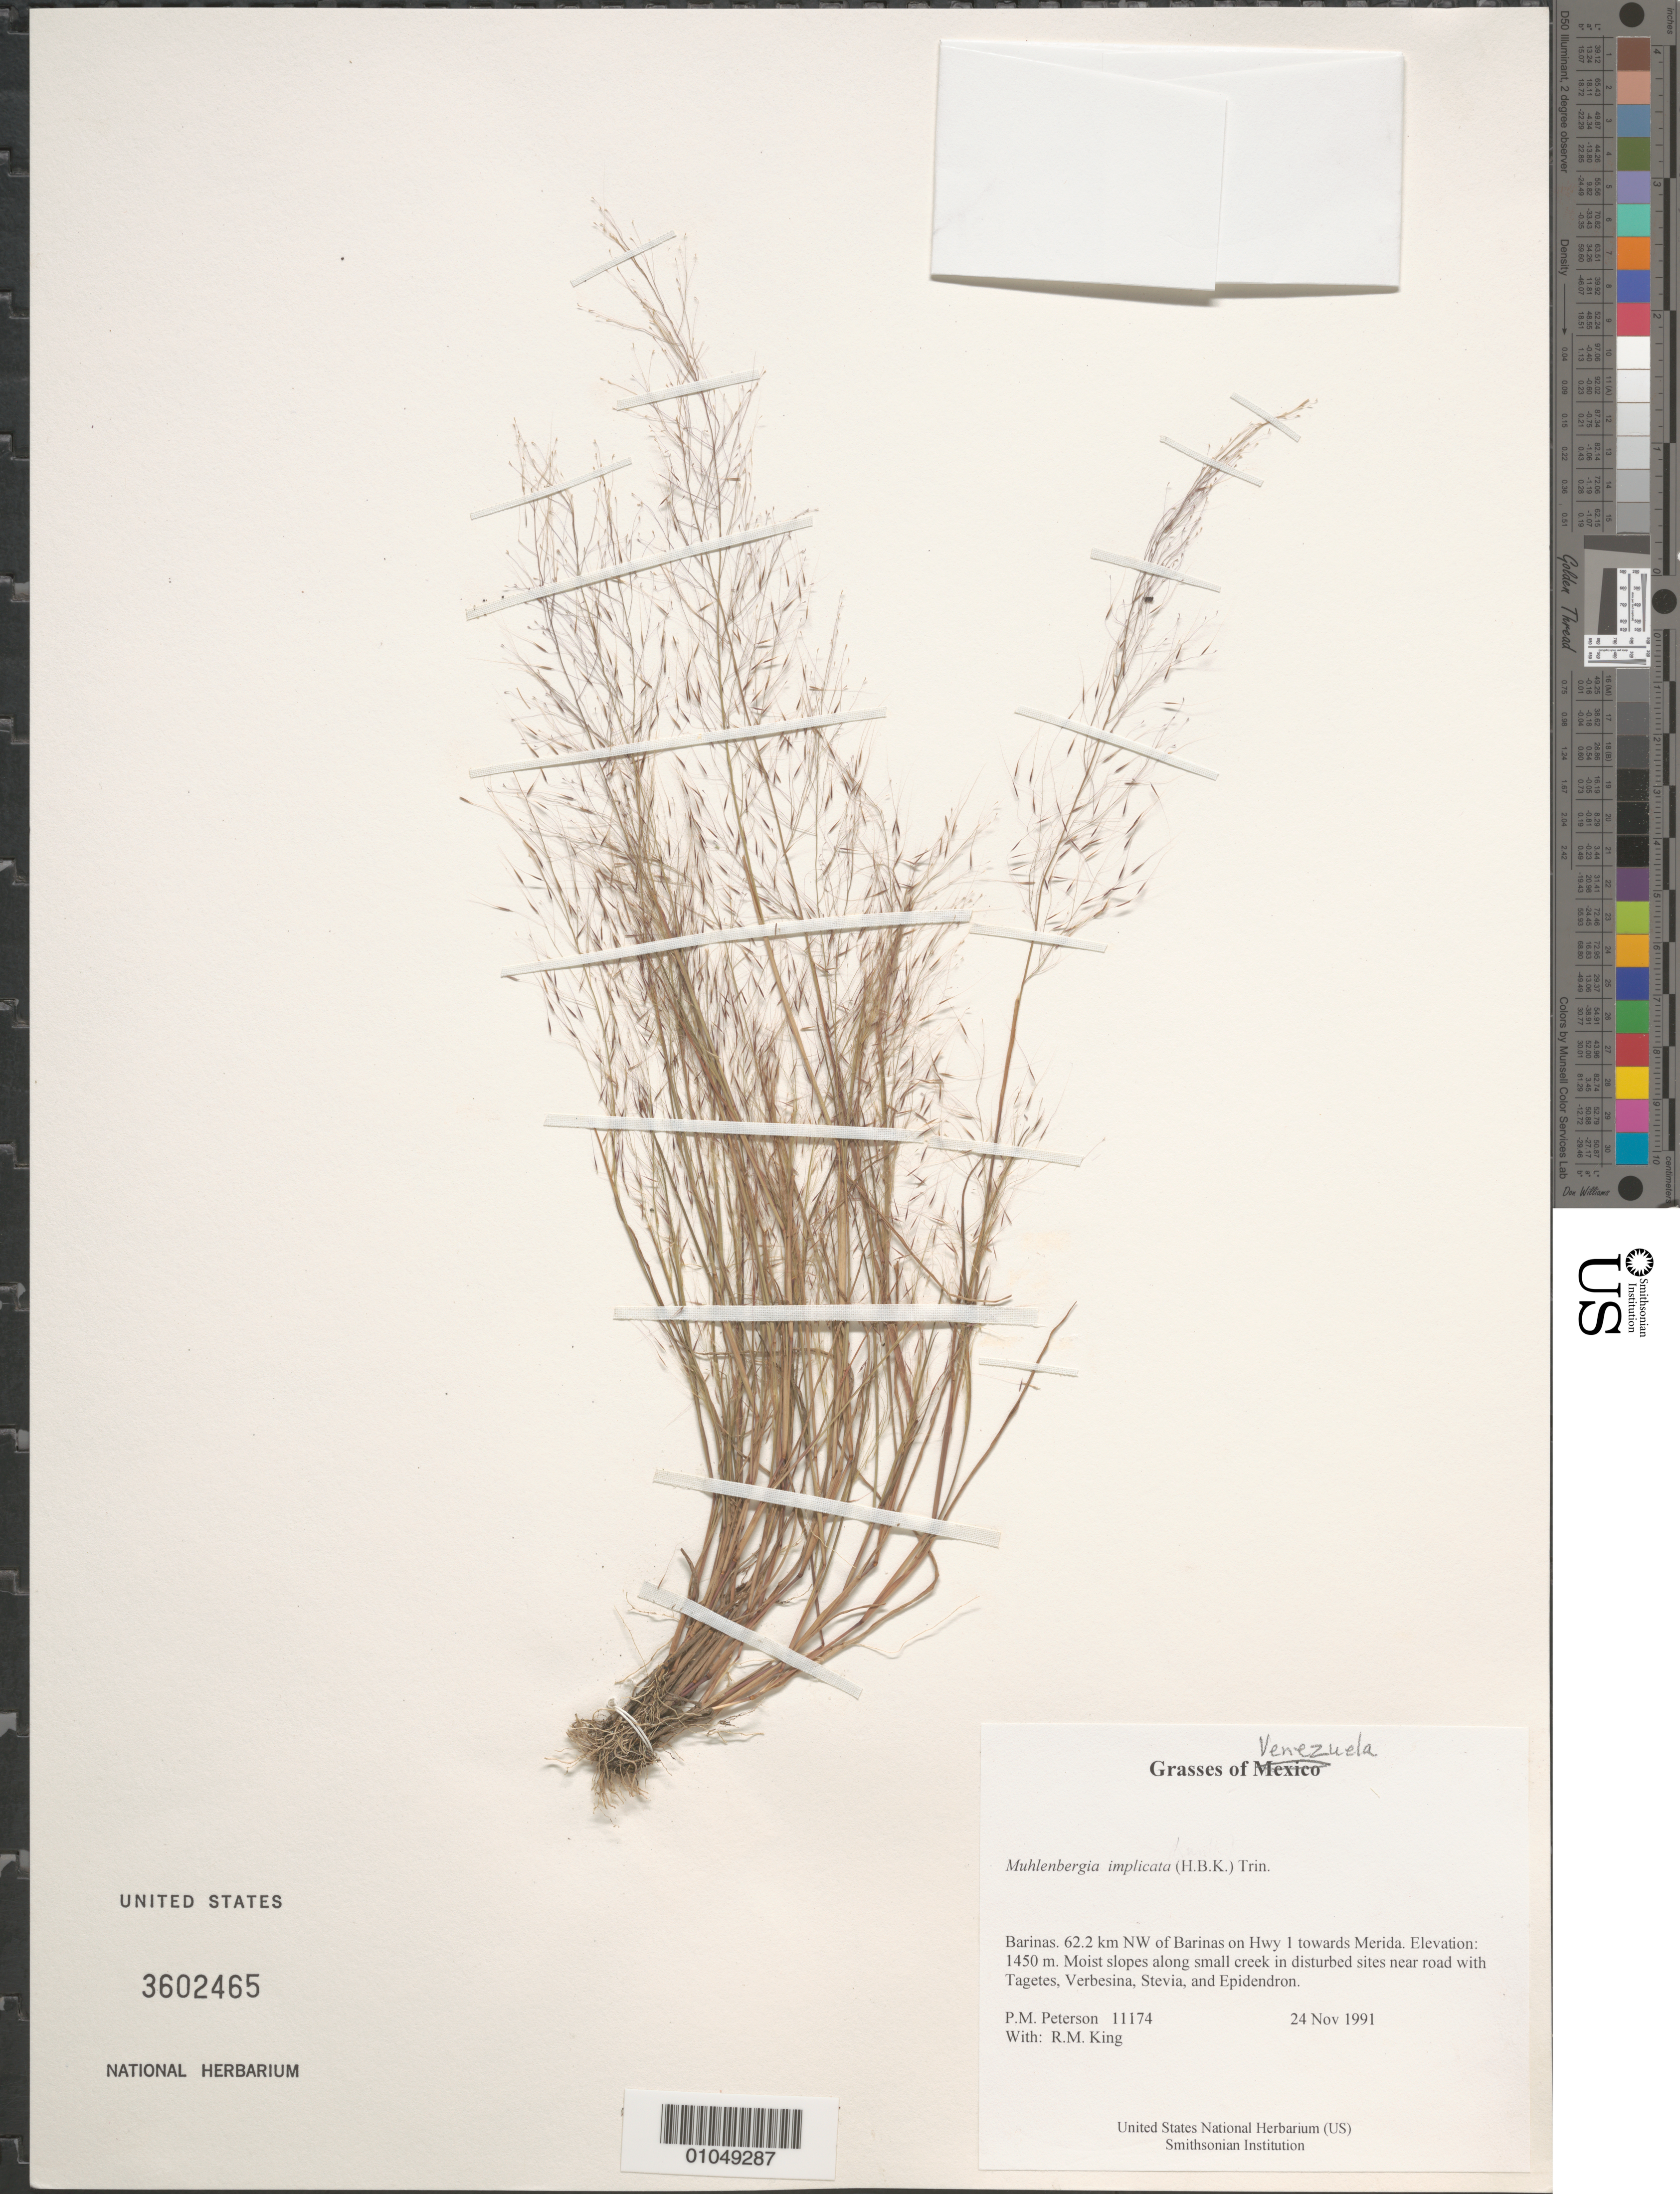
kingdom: Plantae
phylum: Tracheophyta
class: Liliopsida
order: Poales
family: Poaceae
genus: Muhlenbergia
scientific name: Muhlenbergia implicata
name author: (Kunth) Trin.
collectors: P. M. Peterson & R. M. King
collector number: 11174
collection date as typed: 24 Nov 1991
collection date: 1991-11-24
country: Venezuela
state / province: Barinas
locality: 62.2 km NW of Barinas on Hwy 1 towards Merida.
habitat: Moist slopes along small creek in disturbed sites near road with Tagetes, Verbesina, Stevia, and Epidendron.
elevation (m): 1450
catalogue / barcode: US 3602465